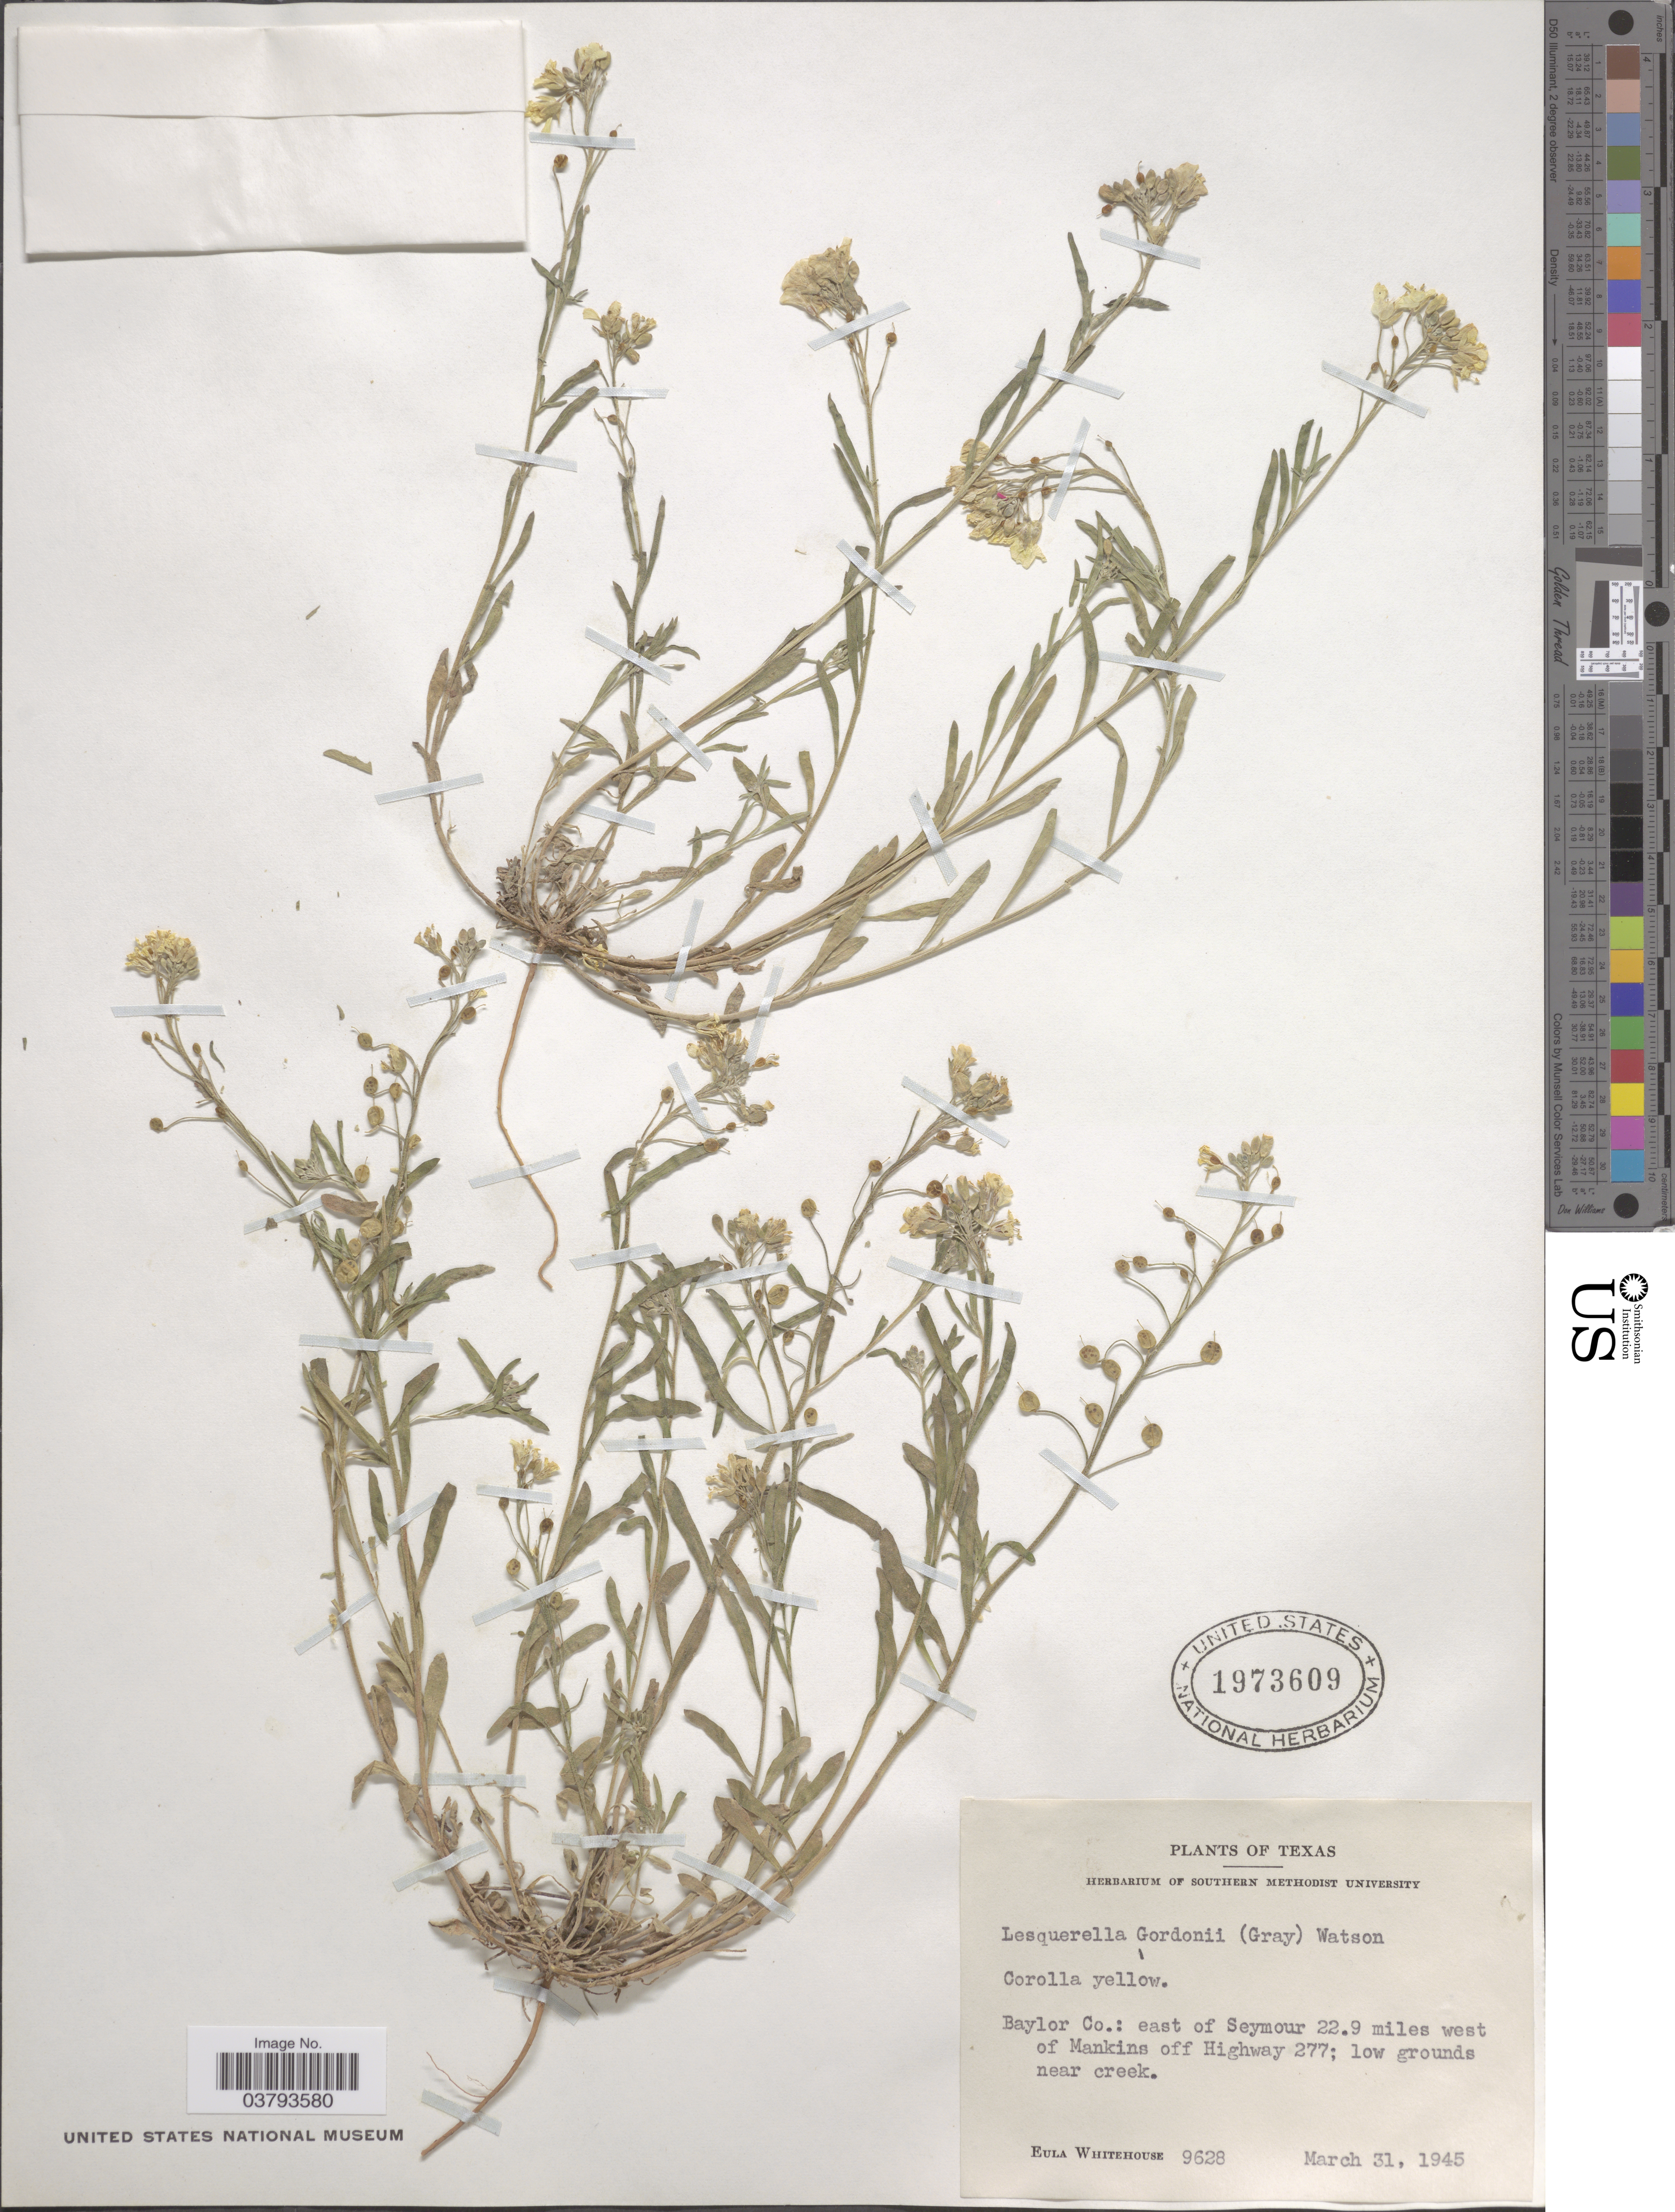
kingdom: Plantae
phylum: Tracheophyta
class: Magnoliopsida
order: Brassicales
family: Brassicaceae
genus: Lesquerella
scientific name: Lesquerella gordonii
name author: (A. Gray) S. Watson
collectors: E. Whitehouse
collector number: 9628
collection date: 1945-03-31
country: United States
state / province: Texas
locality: Baylor Co.: east of Seymour 22.9 miles west of Mankins off Highway 277; low grounds near creek.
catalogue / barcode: US 1973609